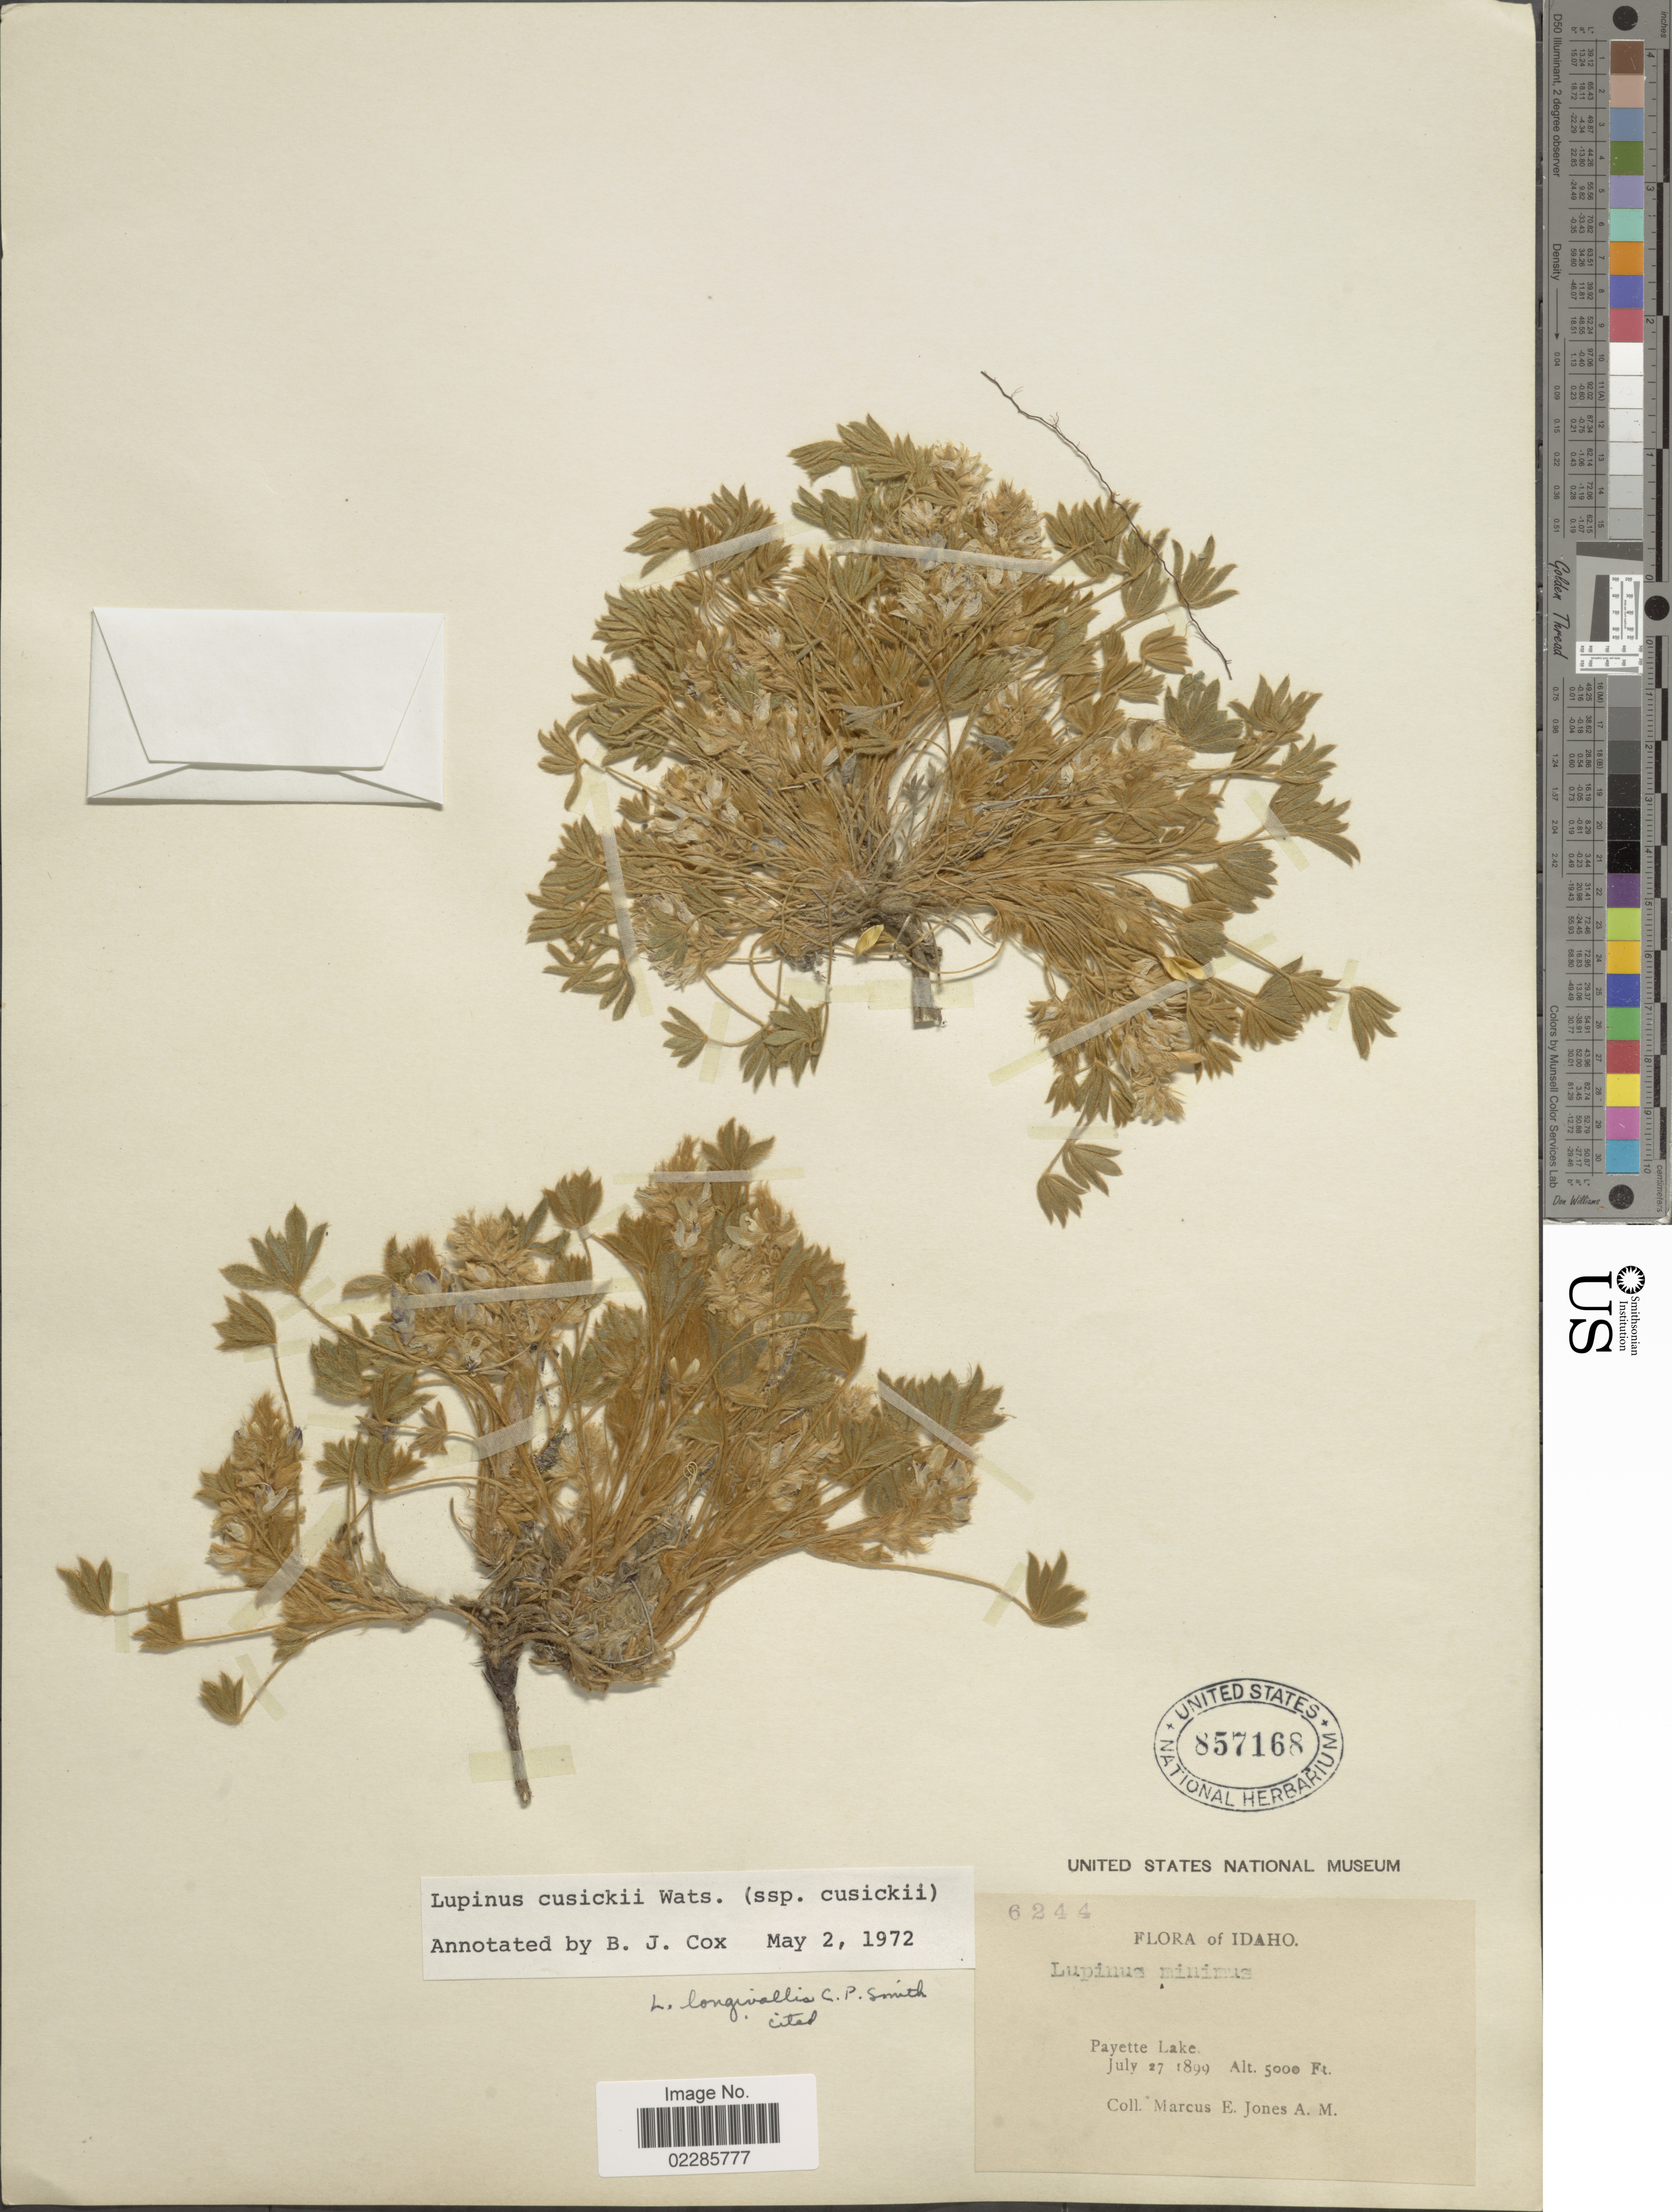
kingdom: Plantae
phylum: Tracheophyta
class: Magnoliopsida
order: Fabales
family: Fabaceae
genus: Lupinus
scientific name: Lupinus cusickii var. cusickii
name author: S. Watson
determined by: Cox, B. J.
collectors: M. E. Jones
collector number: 6244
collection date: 1899-07-27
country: United States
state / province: Idaho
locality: Payette Lake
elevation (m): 1524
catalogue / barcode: US 857168